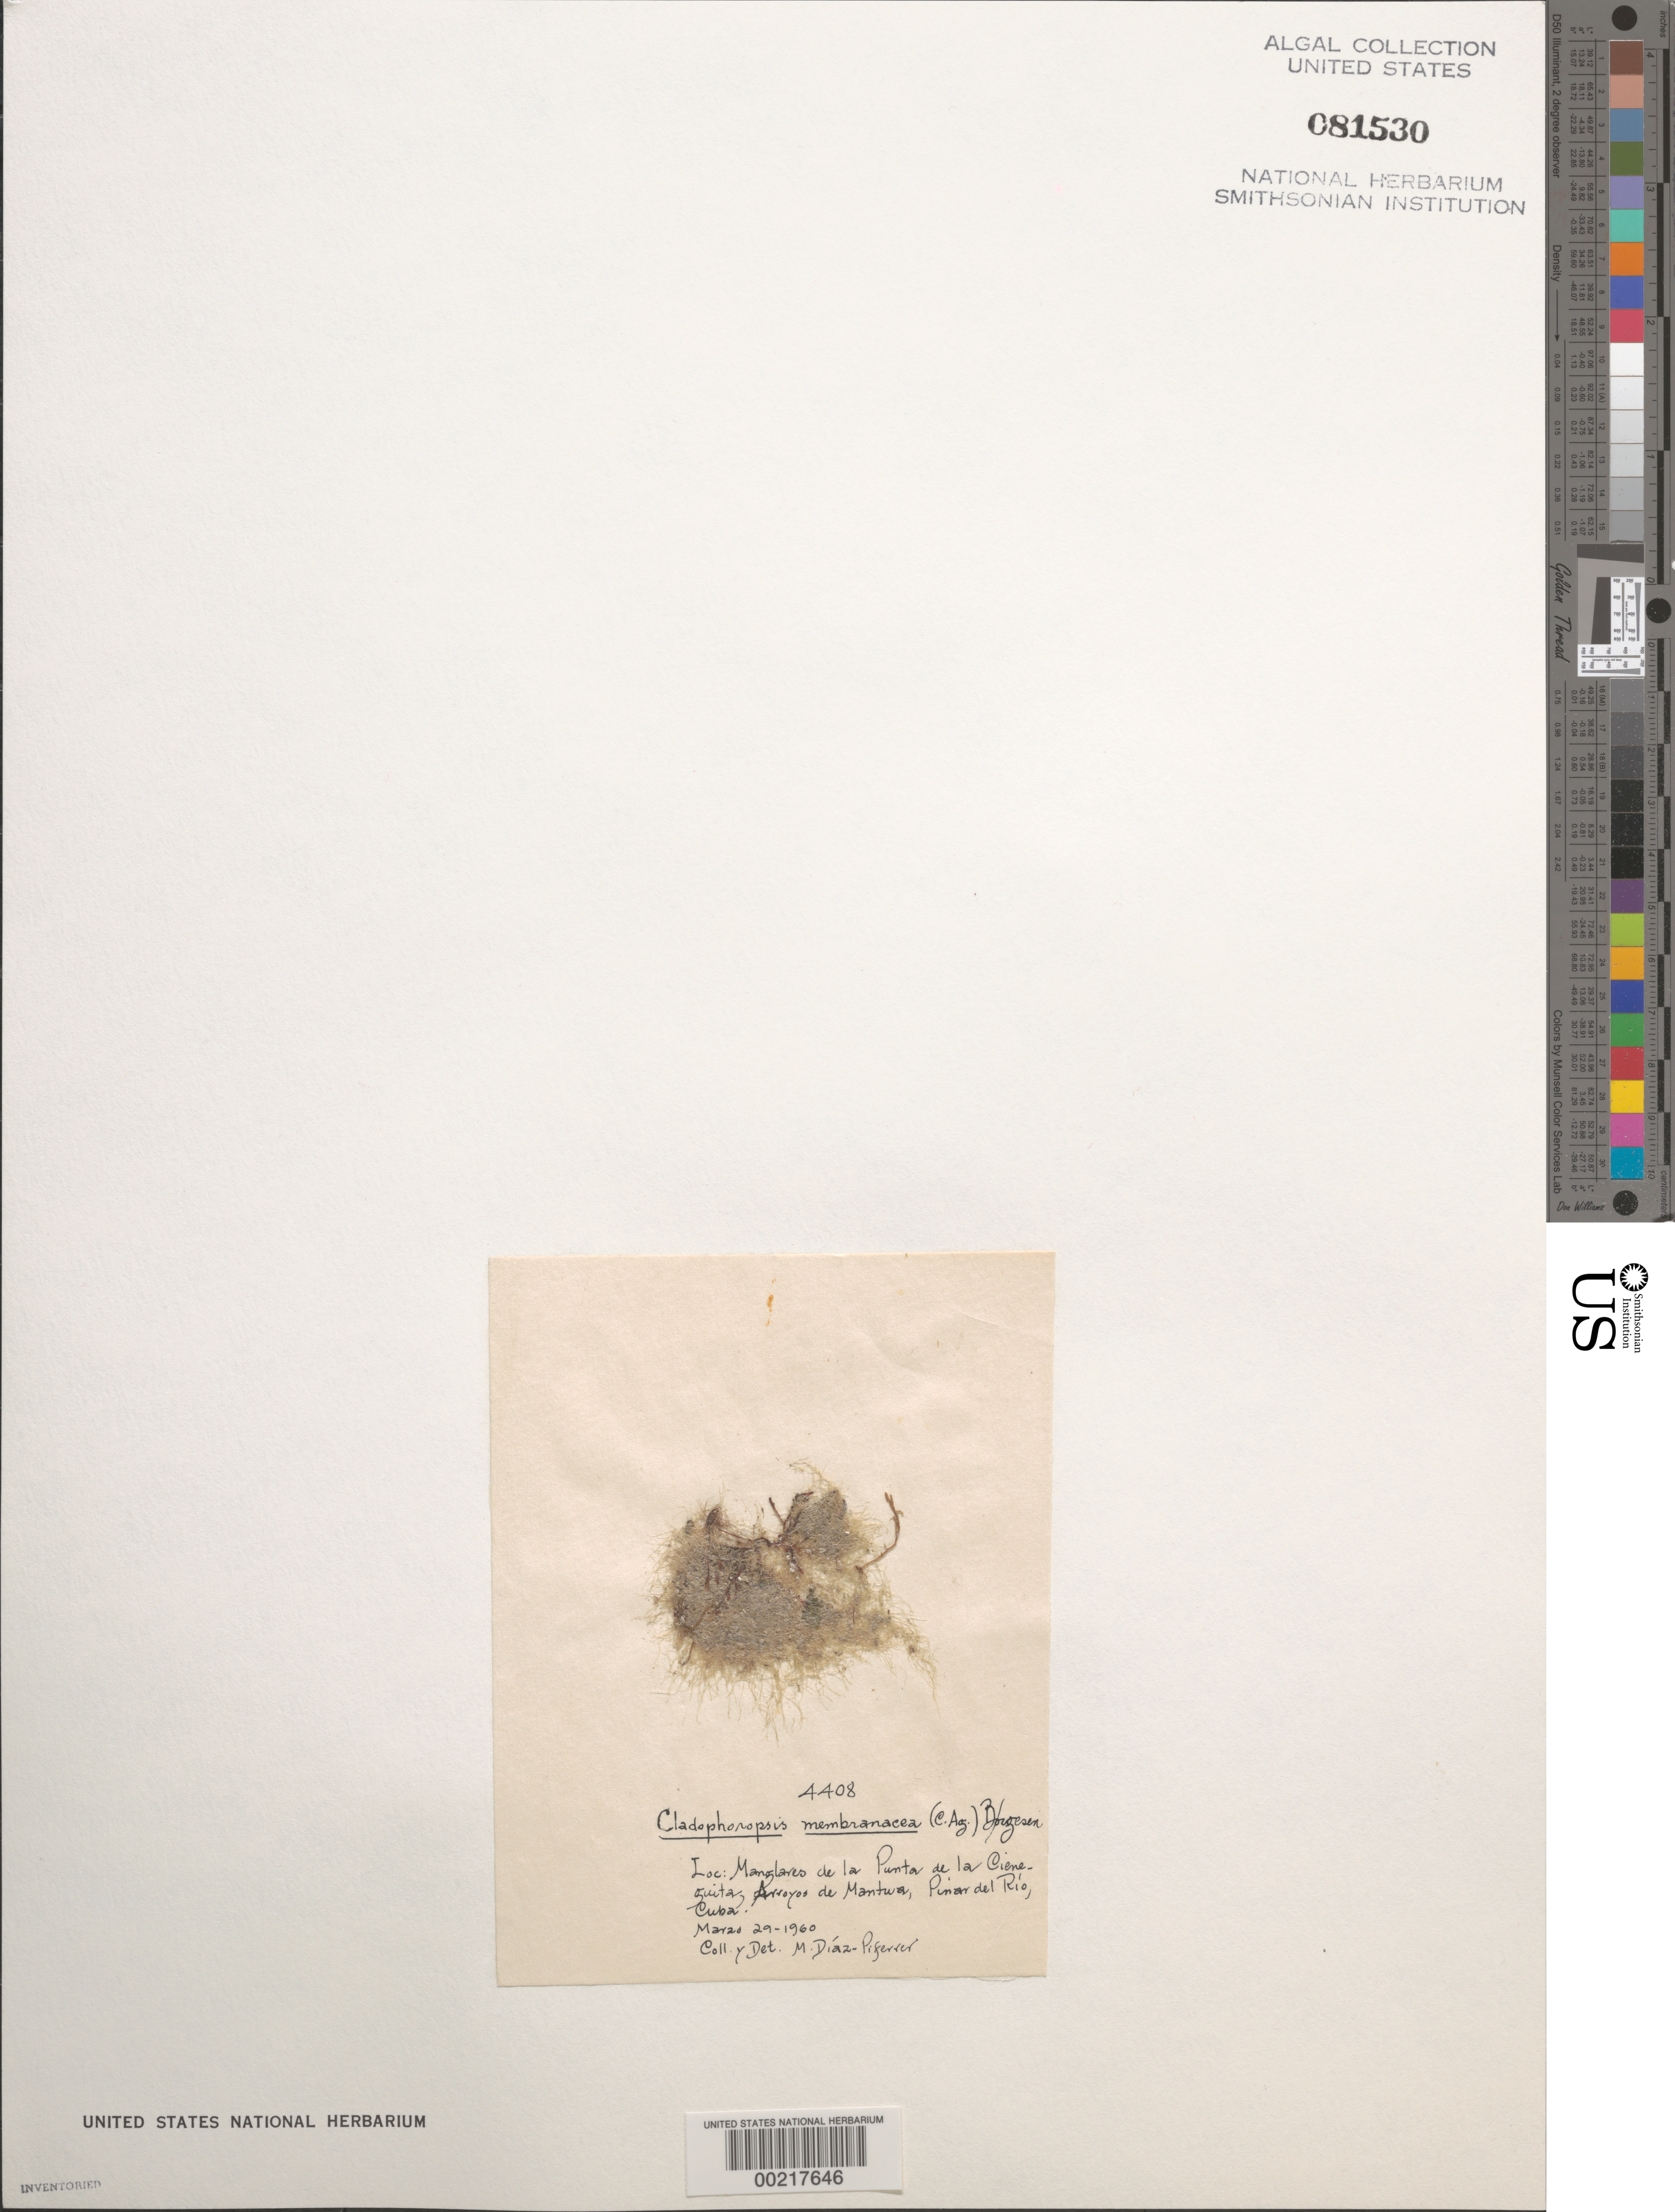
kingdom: Plantae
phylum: Chlorophyta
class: Ulvophyceae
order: Siphonocladales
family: Boodleaceae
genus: Cladophoropsis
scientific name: Cladophoropsis membranacea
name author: (Hofman-Bang) Børgesen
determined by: Diaz-Piferrer, M.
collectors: M. Diaz-Piferrer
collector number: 4408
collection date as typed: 29 Mar 1960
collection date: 1960-03-29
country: Cuba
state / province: Pinar del Río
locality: Punta de la cieneguita, arroyos de mantua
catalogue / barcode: US 81530